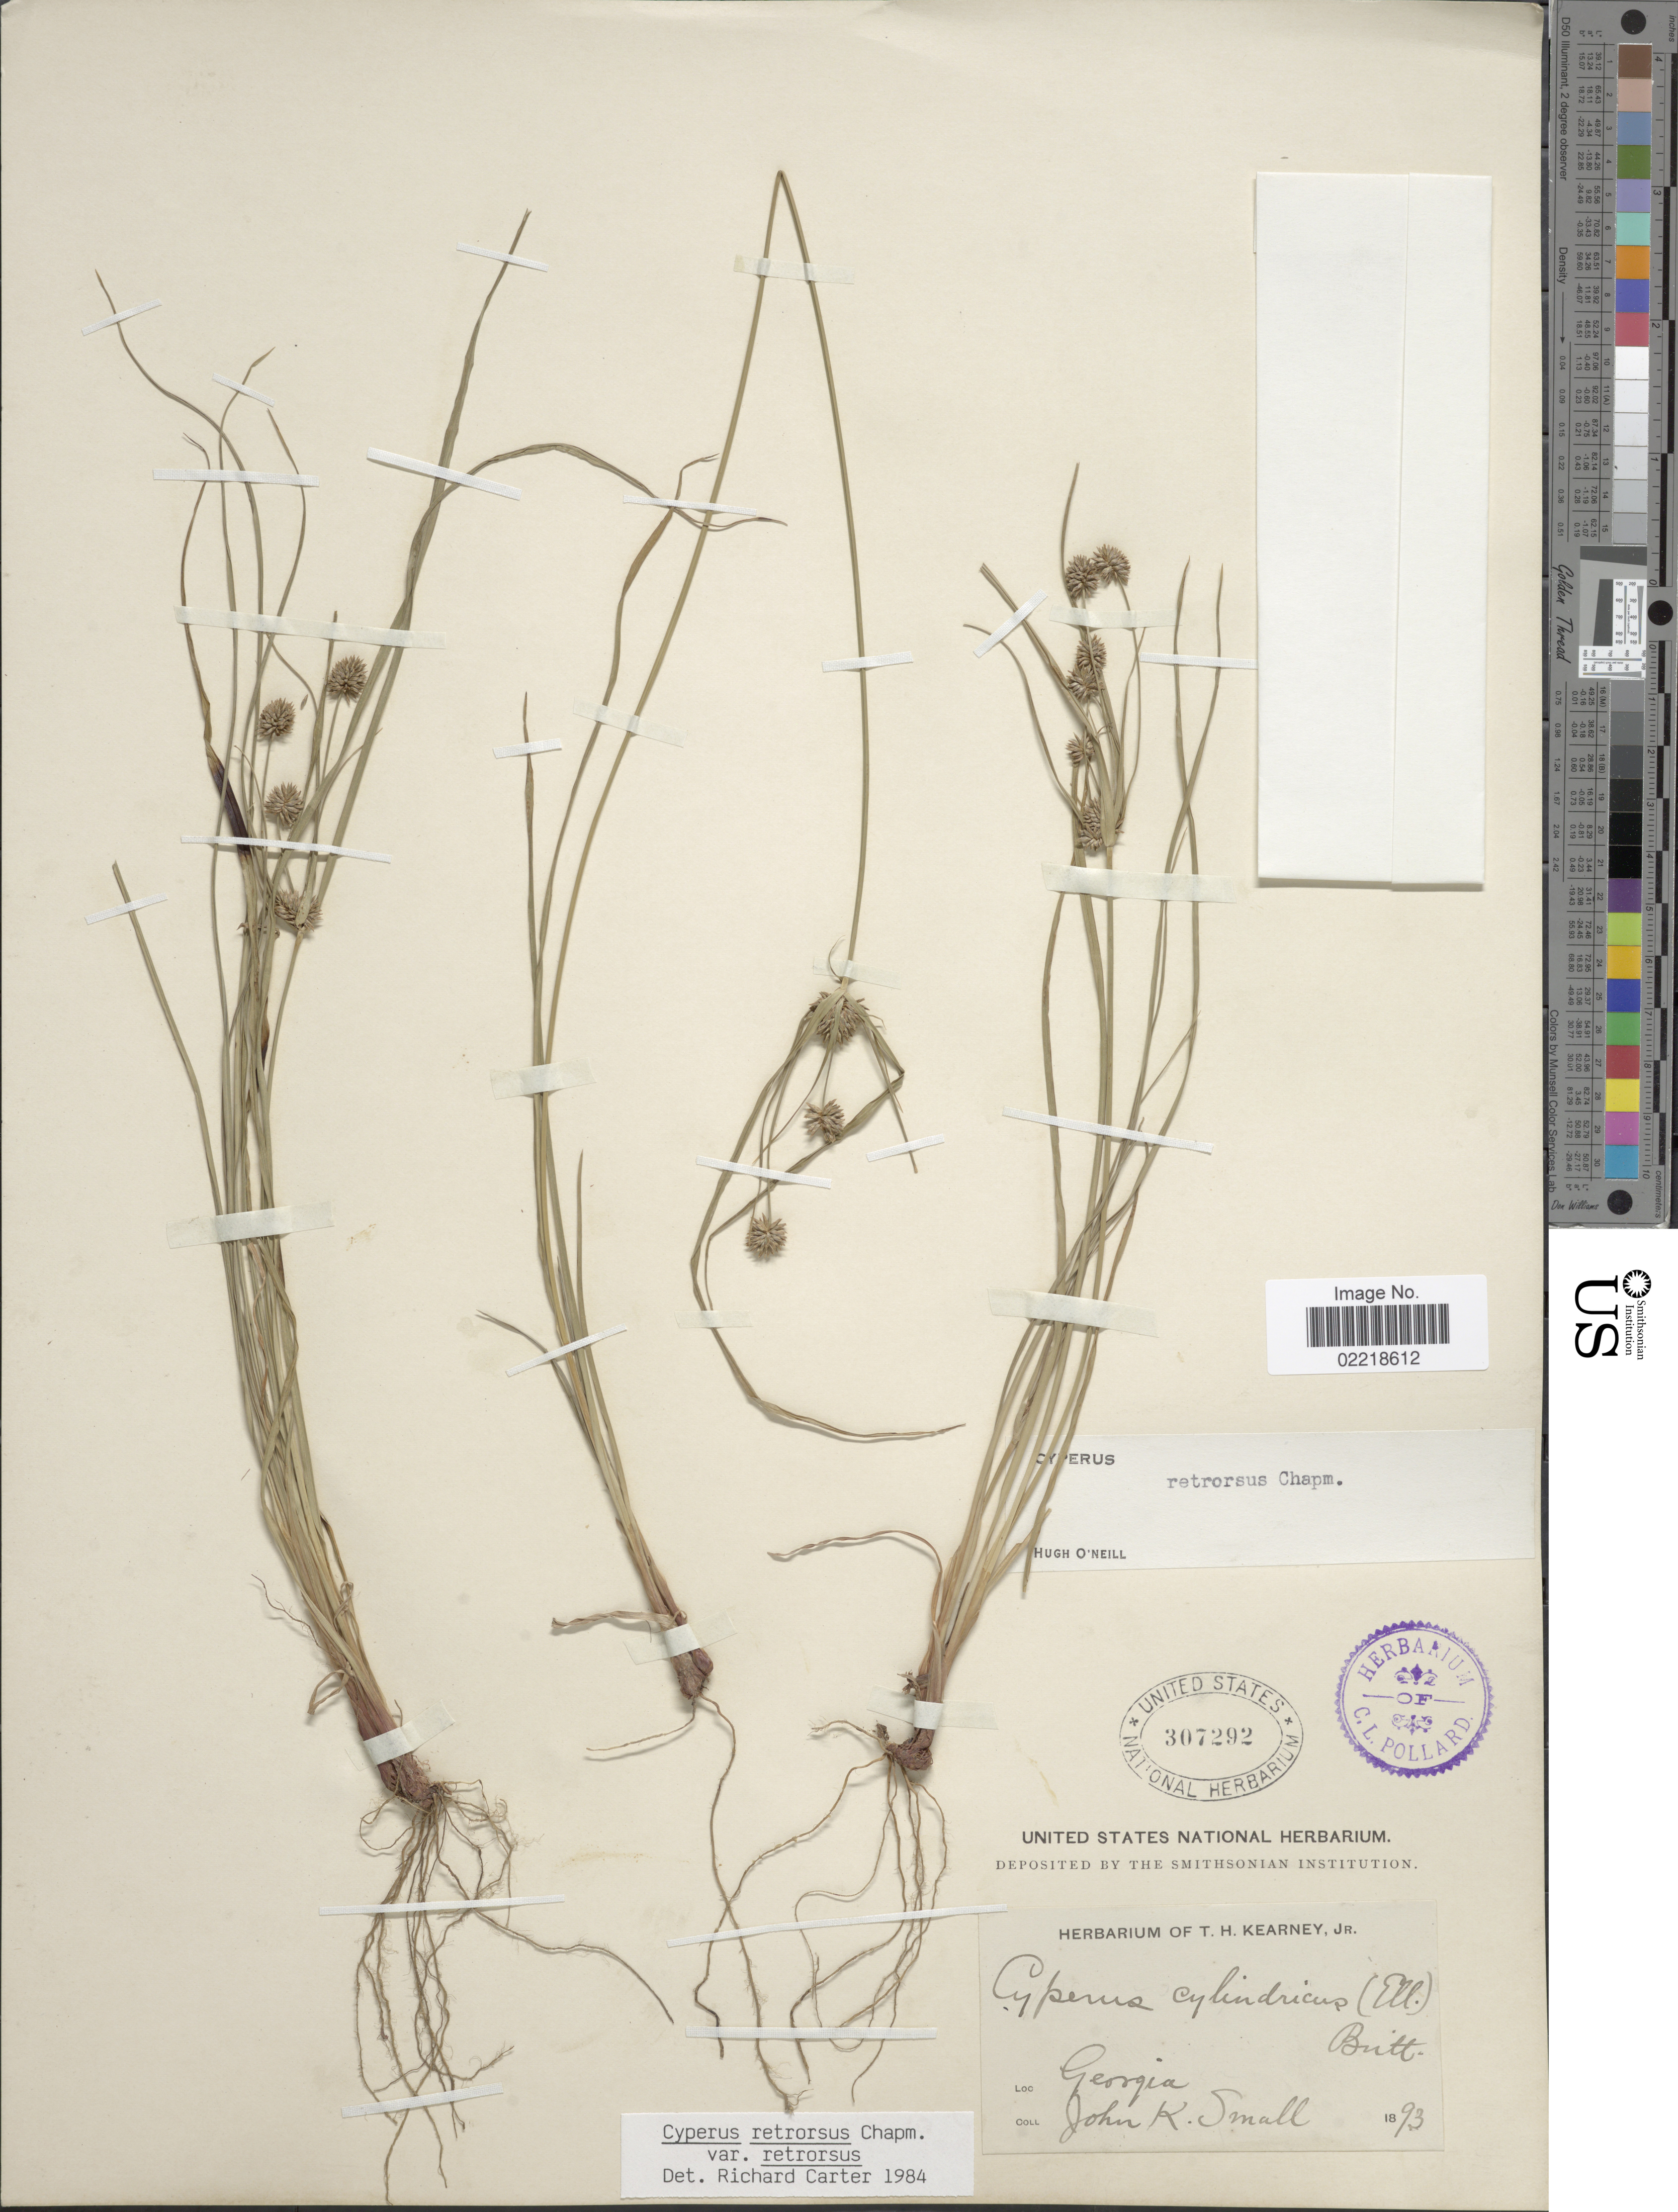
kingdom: Plantae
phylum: Tracheophyta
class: Liliopsida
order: Poales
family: Cyperaceae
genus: Cyperus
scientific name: Cyperus retrorsus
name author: Chapm.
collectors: J. K. Small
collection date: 1893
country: United States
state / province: Georgia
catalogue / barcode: US 307292